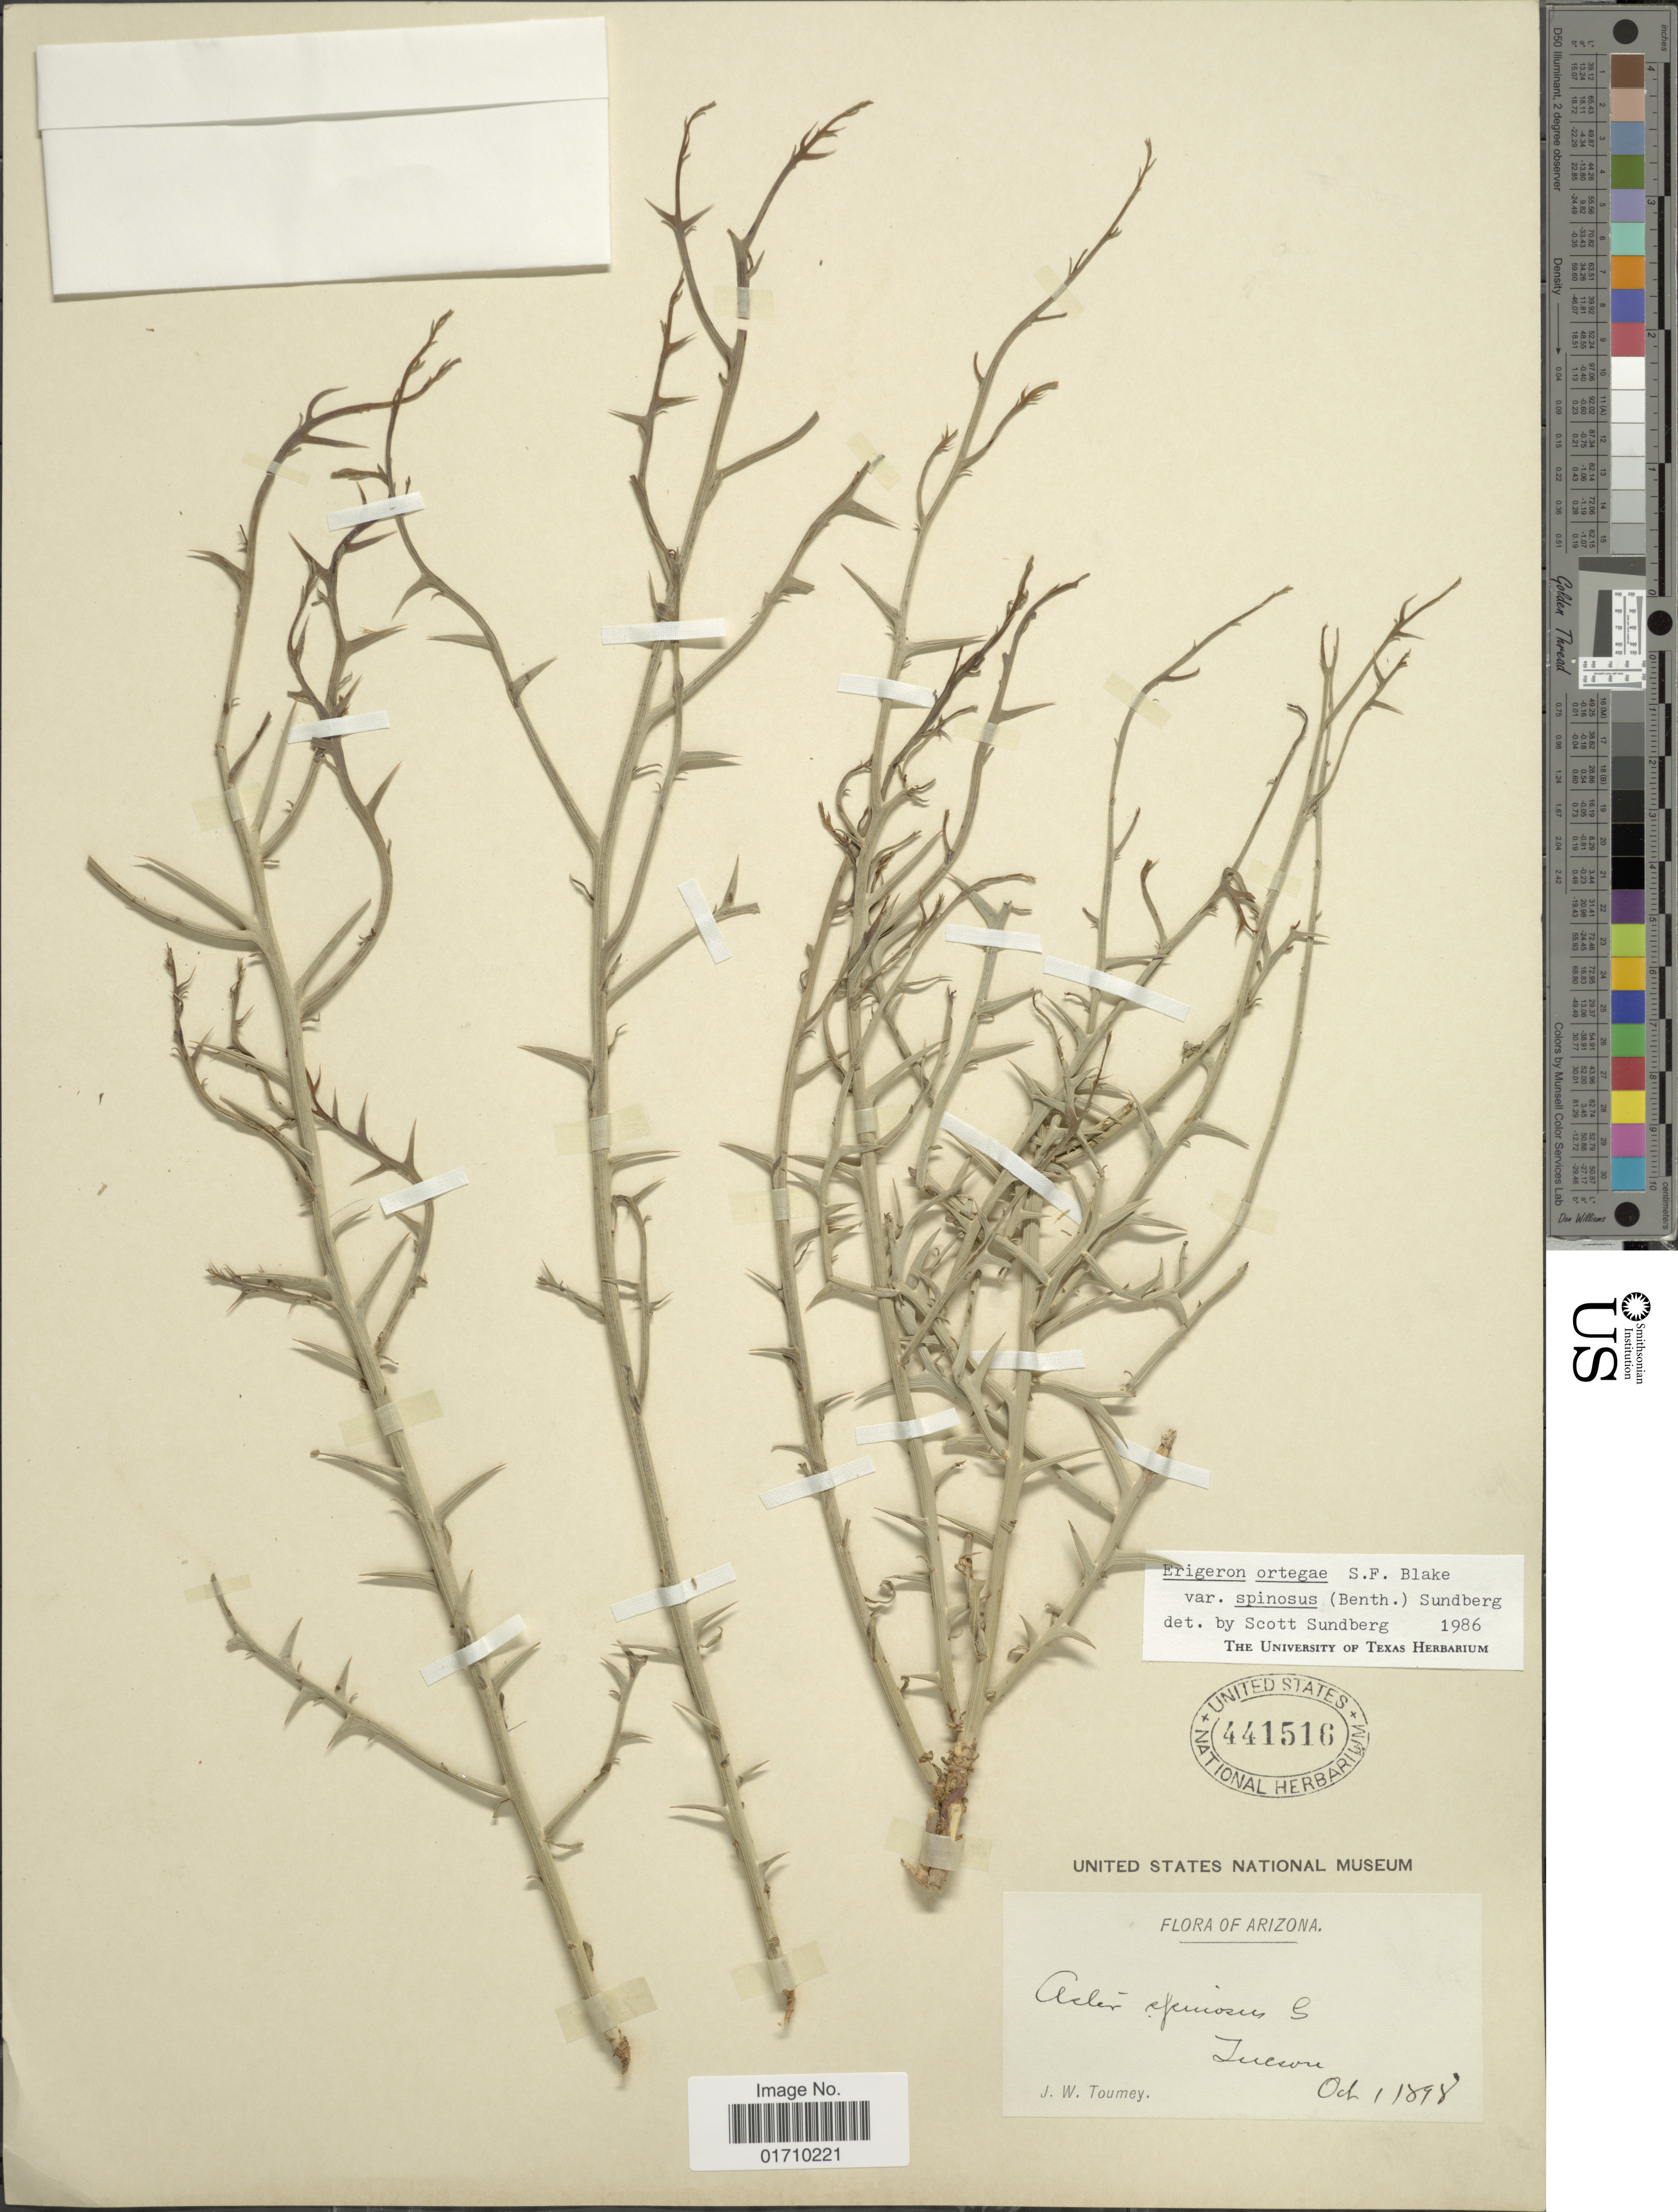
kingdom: Plantae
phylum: Tracheophyta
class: Magnoliopsida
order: Asterales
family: Asteraceae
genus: Chloracantha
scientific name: Chloracantha spinosa var. spinosa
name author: (Benth.) G.L. Nesom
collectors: J. Tourney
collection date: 1898-10-01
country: United States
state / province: Arizona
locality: Tucson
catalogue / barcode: US 441516